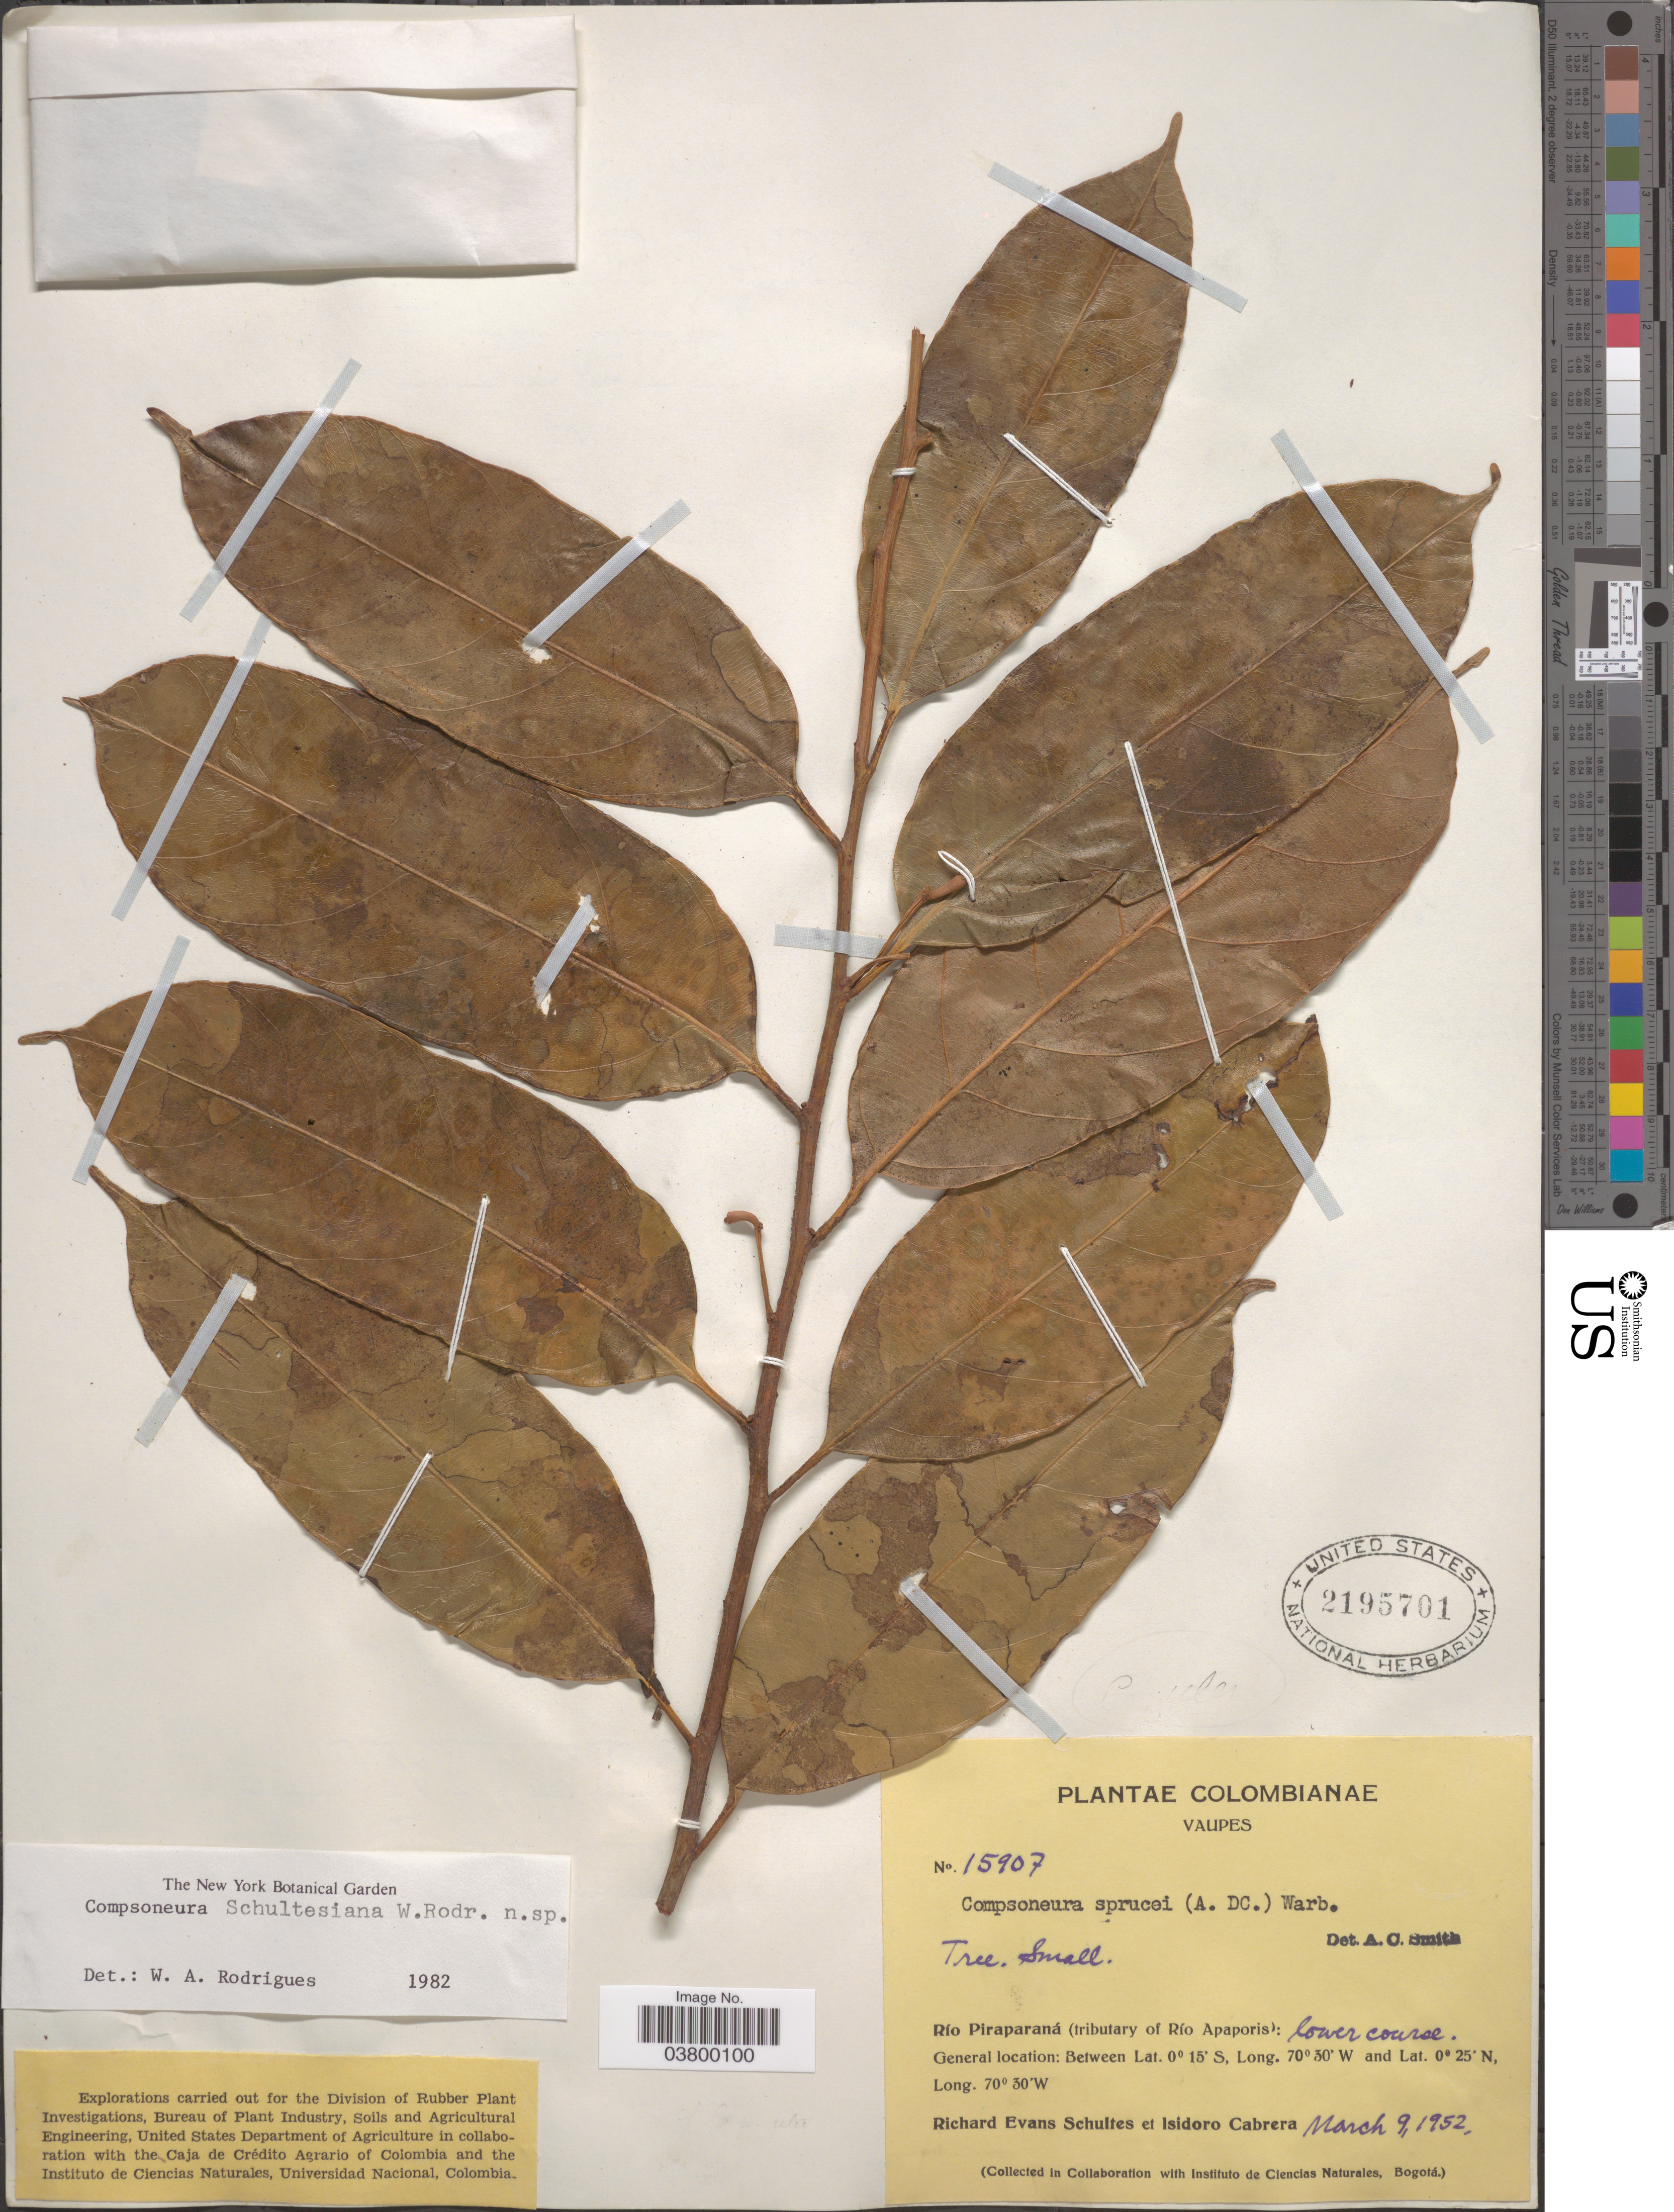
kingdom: Plantae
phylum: Tracheophyta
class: Magnoliopsida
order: Magnoliales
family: Myristicaceae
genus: Compsoneura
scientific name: Compsoneura schultesiana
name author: W.A. Rodrigues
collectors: R. E. Schultes & I. Cabrera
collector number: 15907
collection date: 1952-03-09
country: Colombia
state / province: Vaupés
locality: Río Piraparaná (tributary of Río Apaporis).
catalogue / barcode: US 2195701